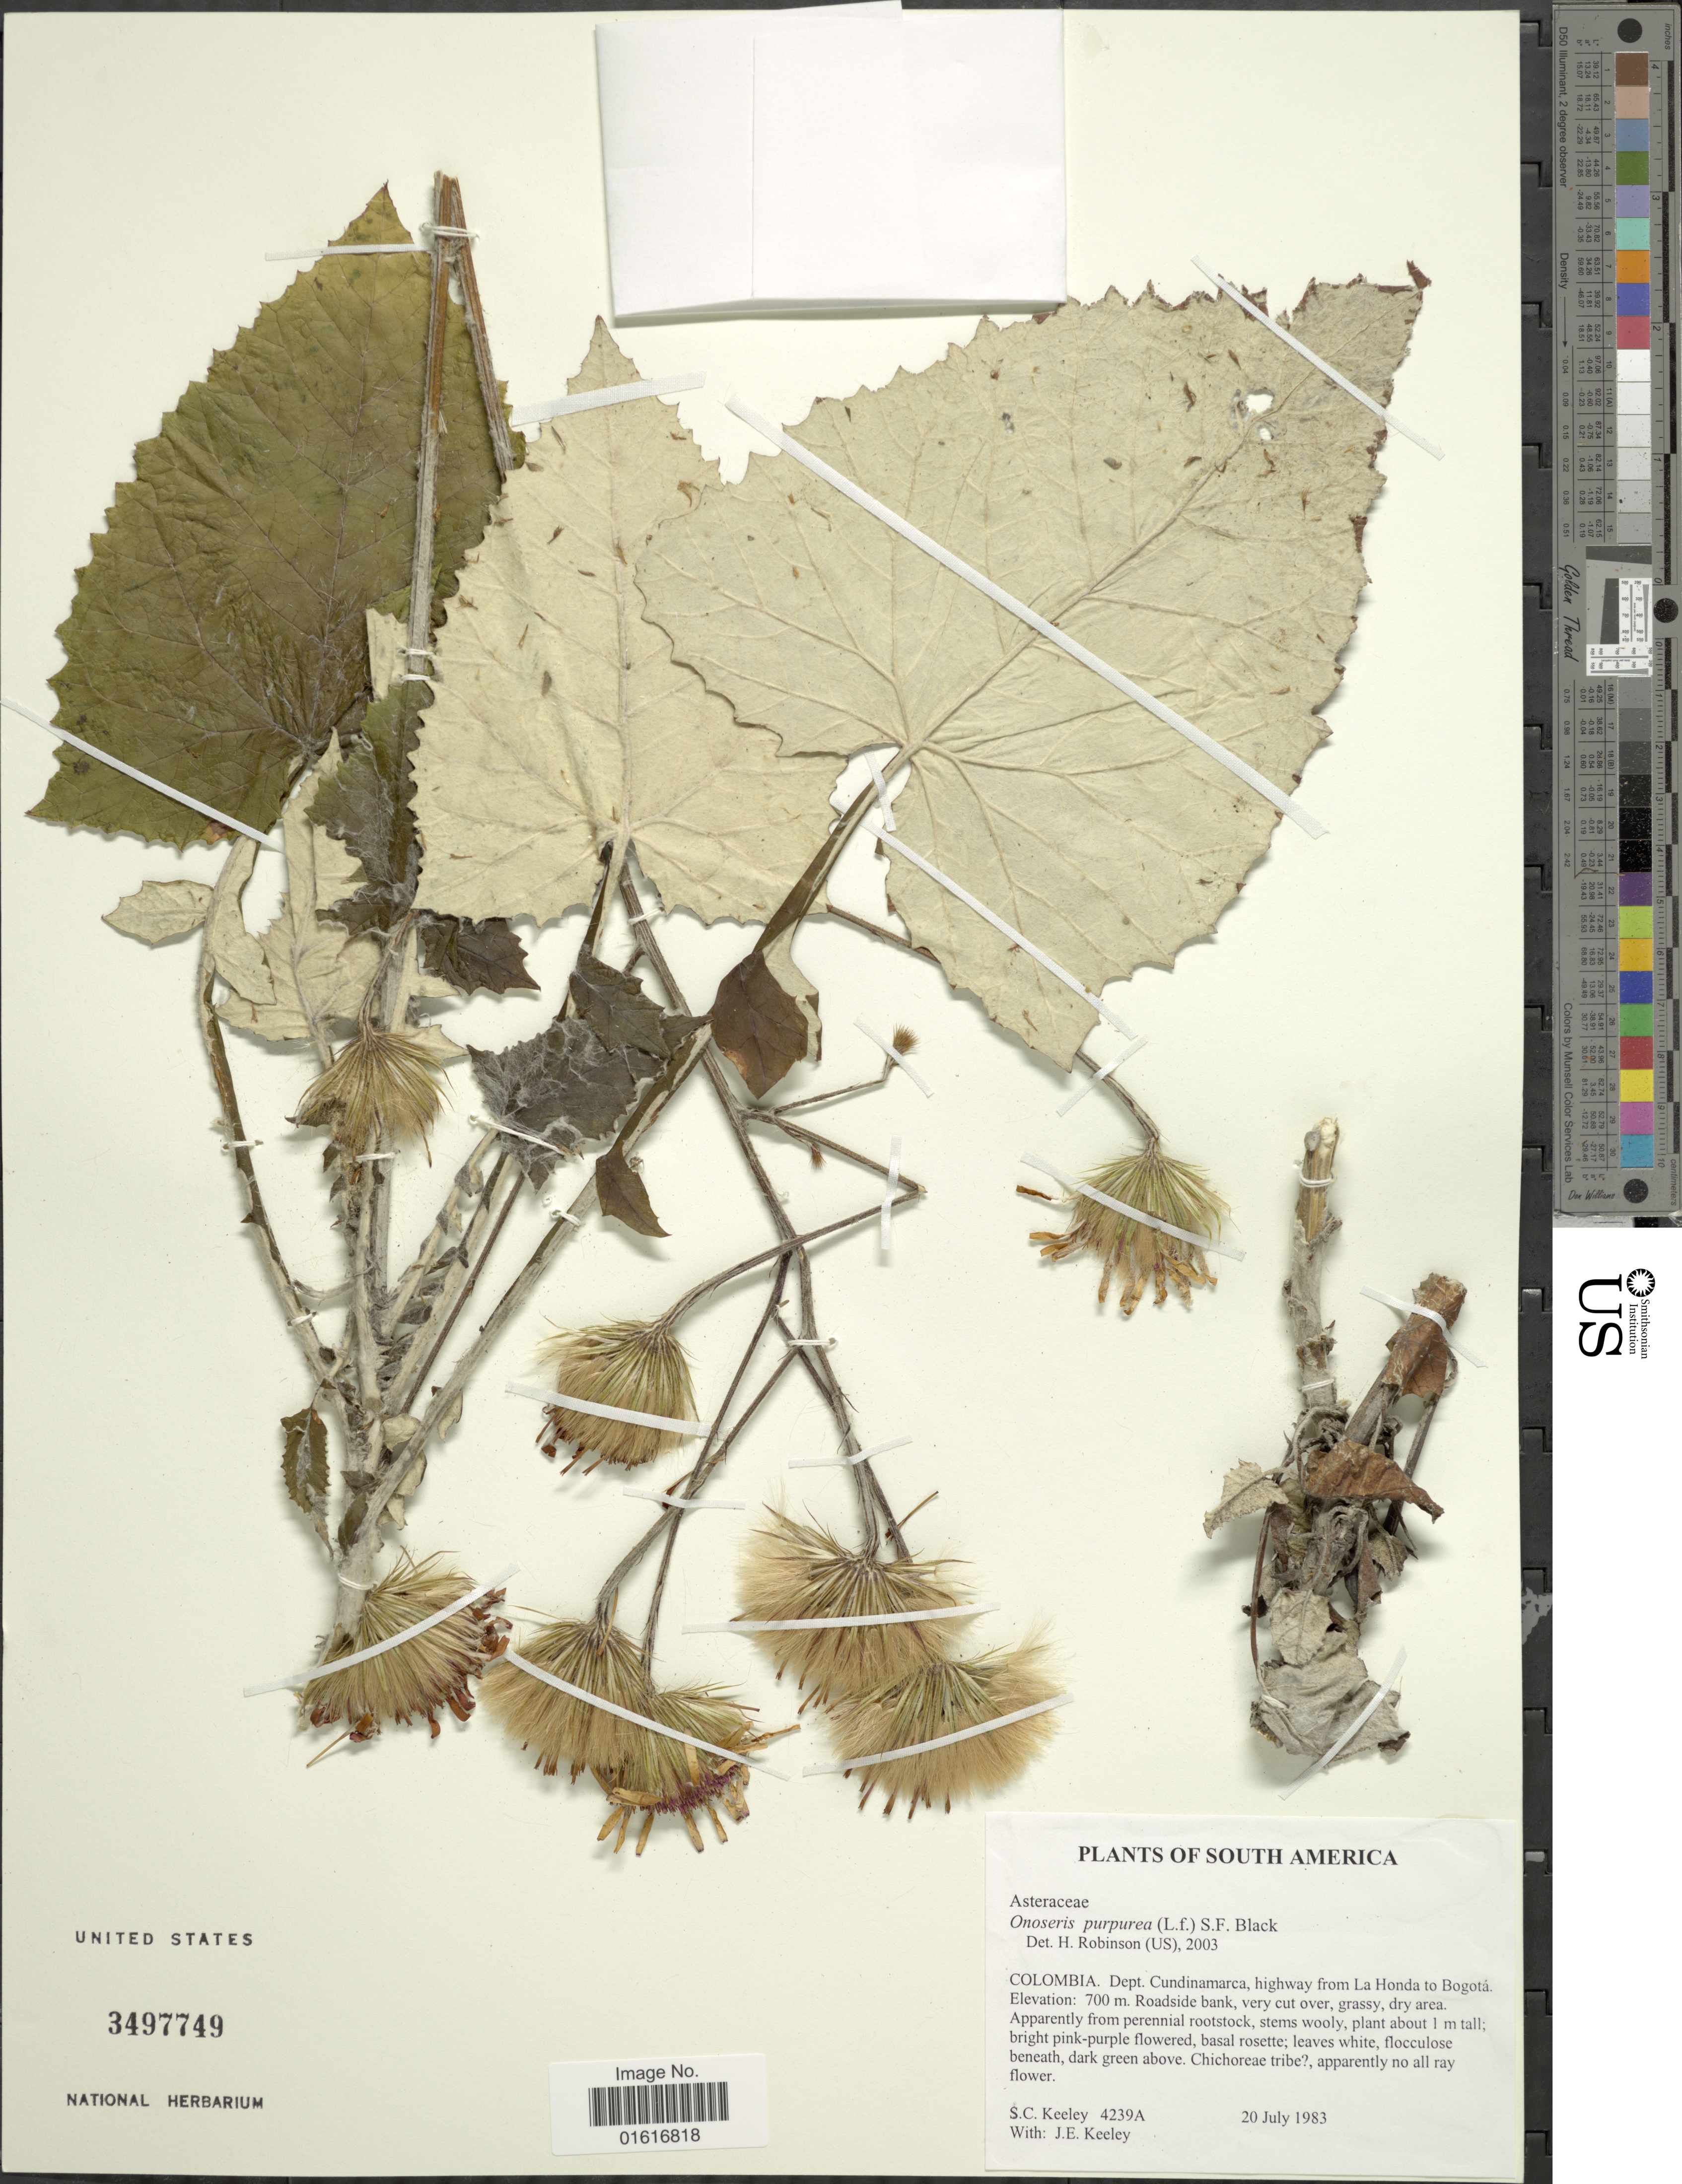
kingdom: Plantae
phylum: Tracheophyta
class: Magnoliopsida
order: Asterales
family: Asteraceae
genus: Onoseris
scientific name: Onoseris purpurea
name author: (L. f.) S.F. Blake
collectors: S. C. Keeley & J. E. Keeley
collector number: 4239A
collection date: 1983-07-20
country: Colombia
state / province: Cundinamarca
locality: Highway from La Honda to Bogota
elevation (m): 700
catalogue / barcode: US 3497749